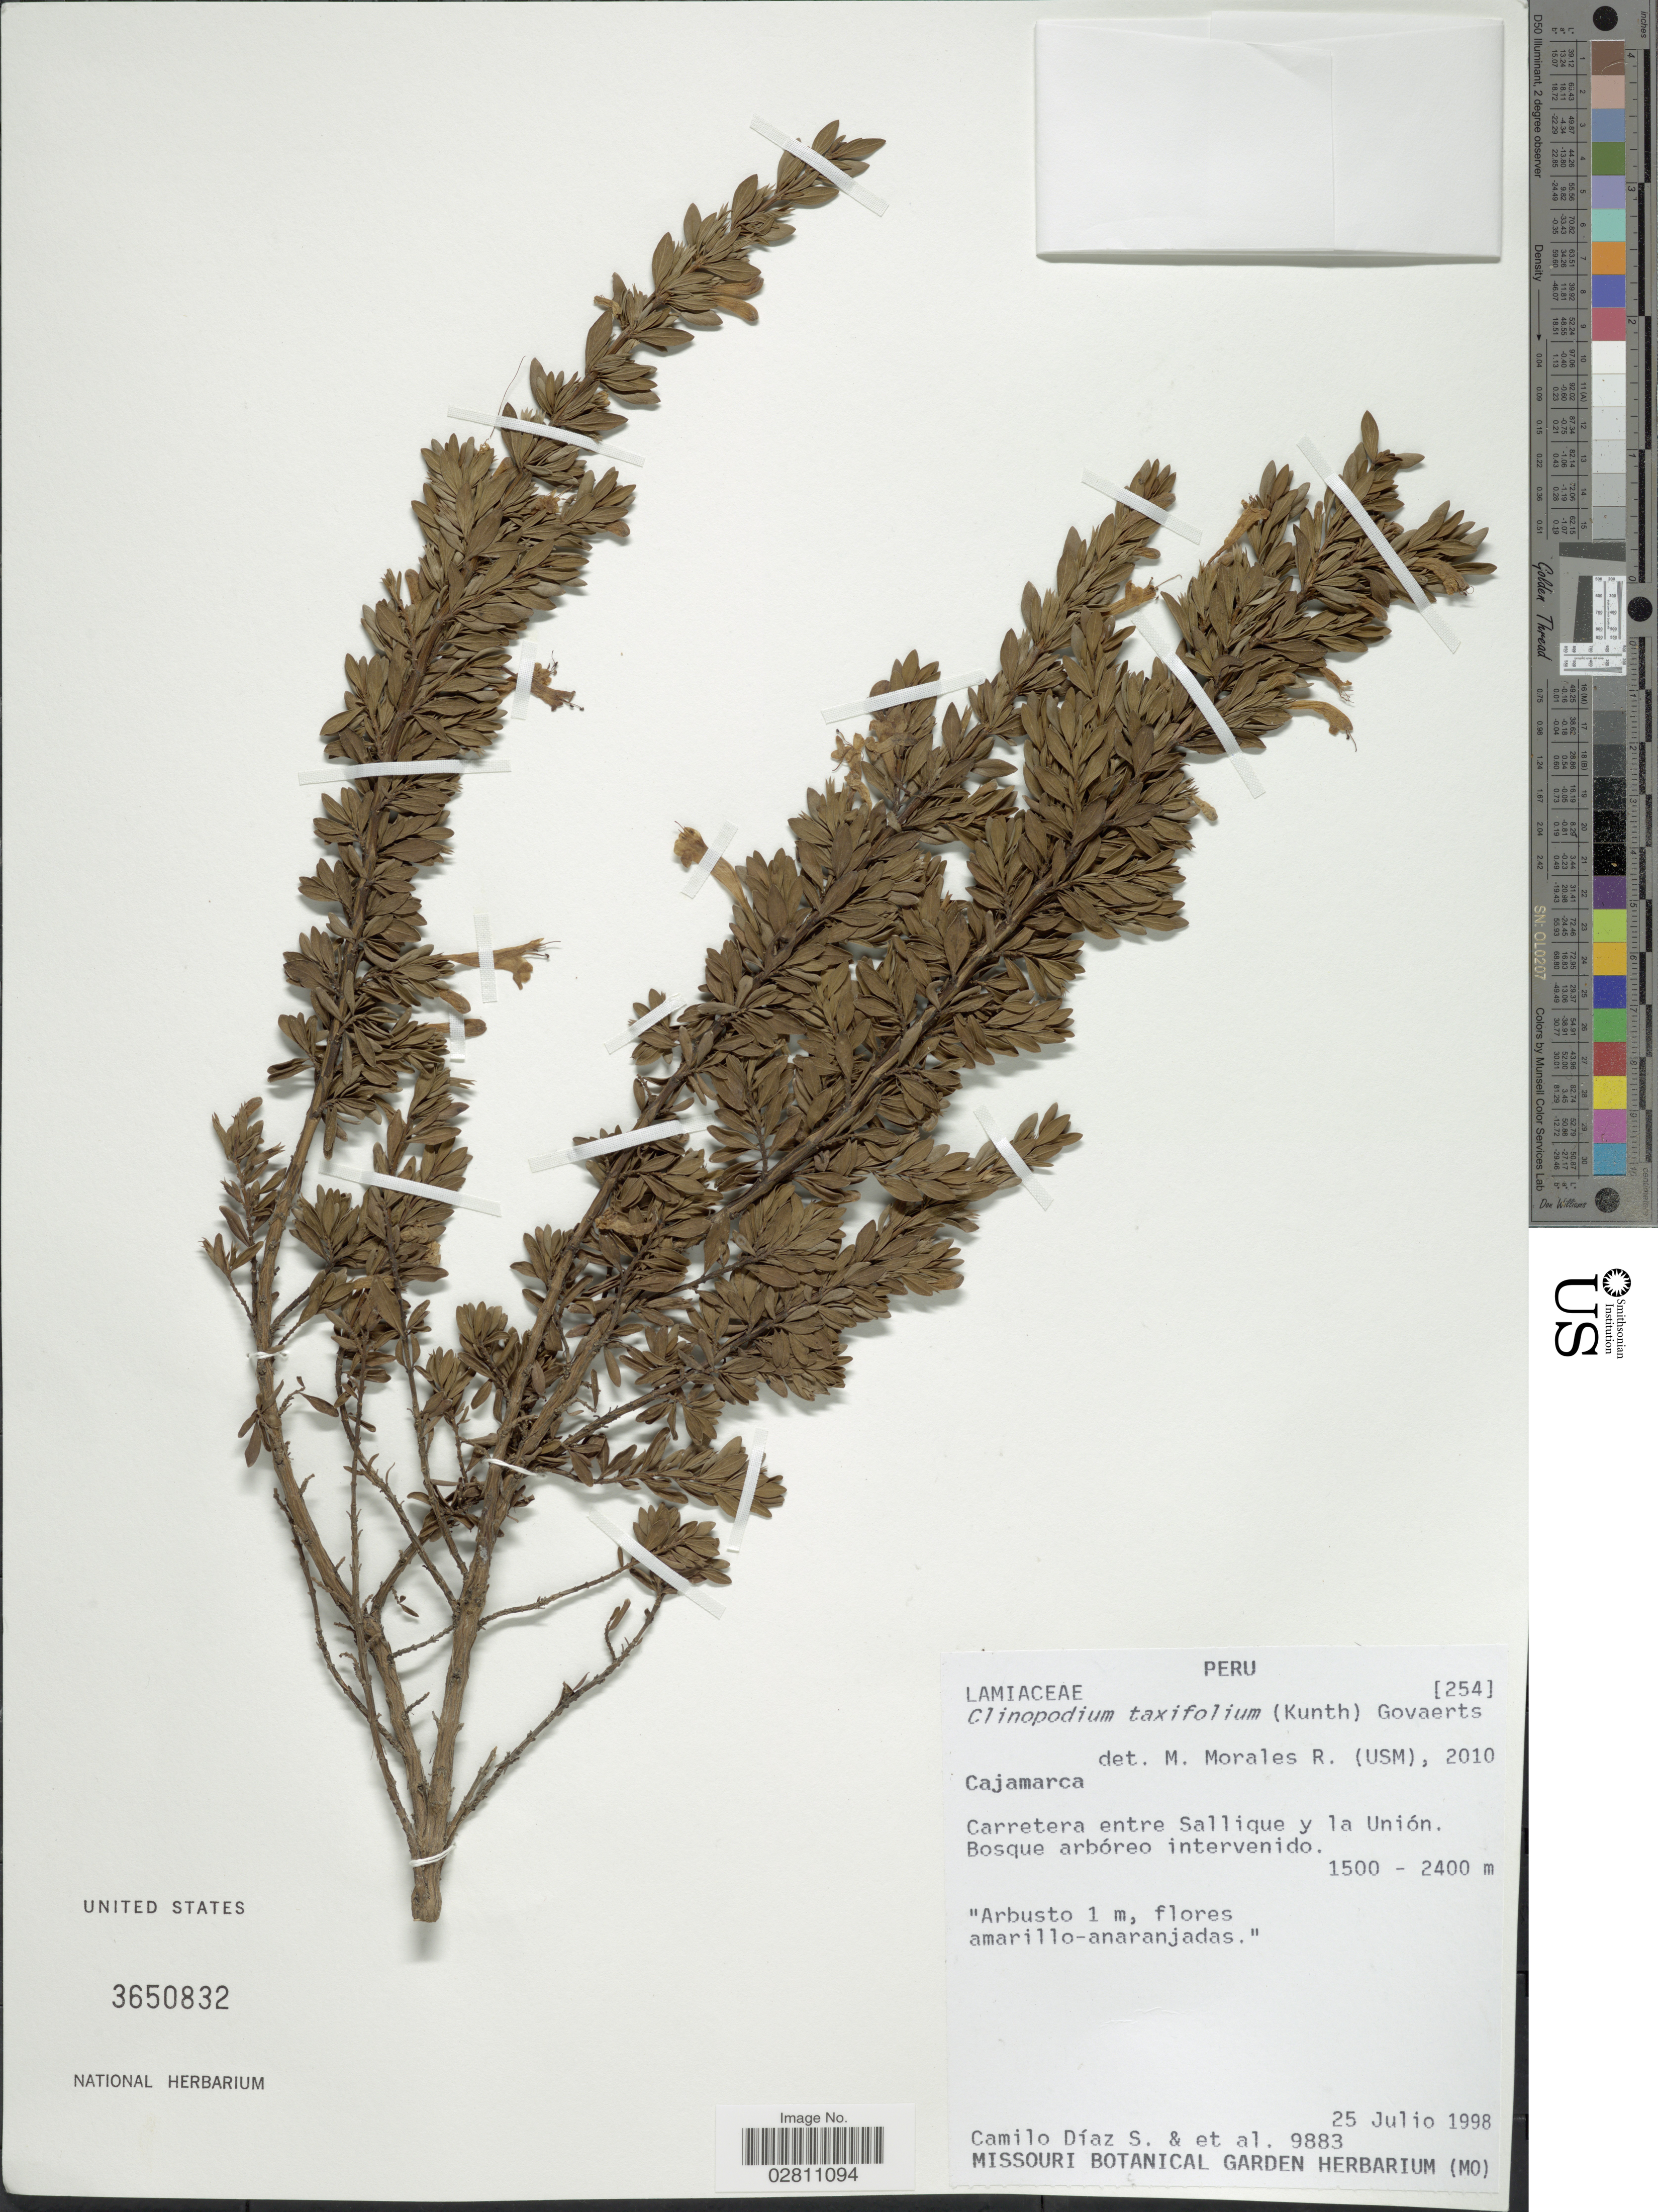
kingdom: Plantae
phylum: Tracheophyta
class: Magnoliopsida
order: Lamiales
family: Lamiaceae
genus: Clinopodium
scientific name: Clinopodium taxifolium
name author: (Kunth) Govaerts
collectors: C. Díaz S. & et al.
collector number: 9883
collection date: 1998-07-25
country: Peru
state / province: Cajamarca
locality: Cajamarca, Carretera entre Sallique y la Unión.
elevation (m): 1500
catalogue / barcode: US 3650832